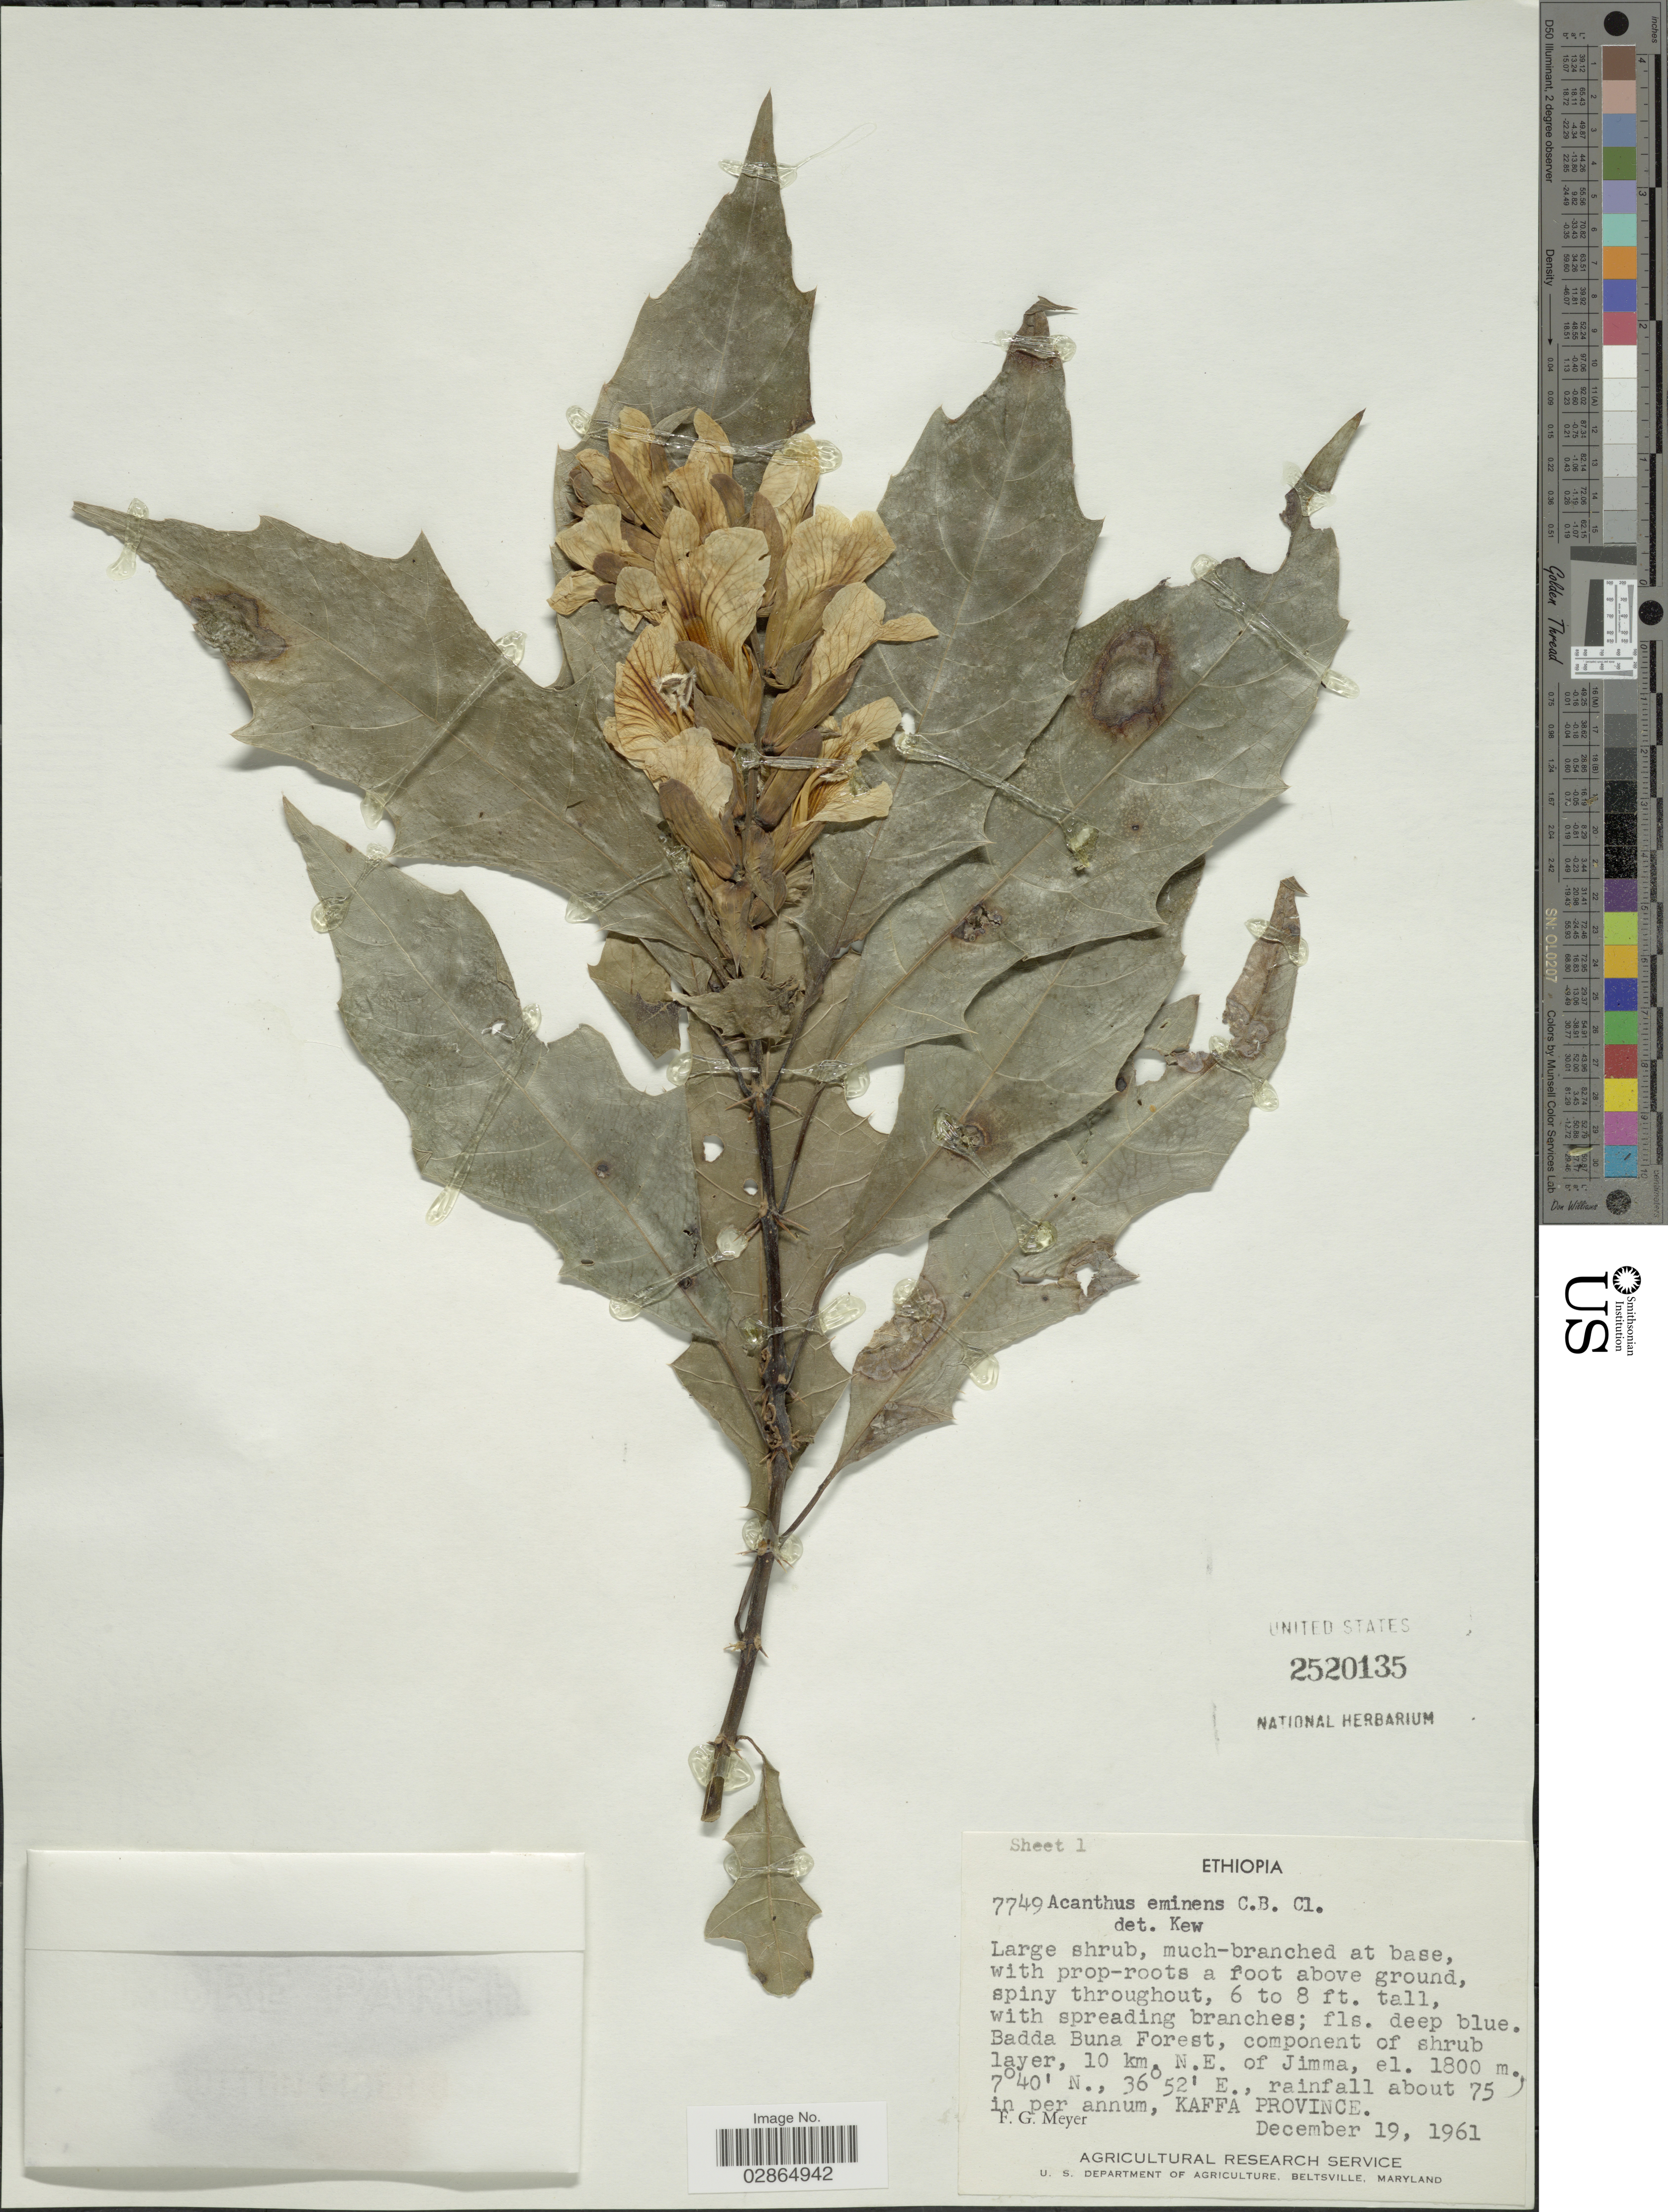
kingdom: Plantae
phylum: Tracheophyta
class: Magnoliopsida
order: Lamiales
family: Acanthaceae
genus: Acanthus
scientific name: Acanthus eminens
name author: C.B. Clarke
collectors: F. G. Meyer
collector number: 7749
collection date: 1961-12-19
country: Ethiopia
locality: Badda Buna Forest, component of shrub layer, 10 km. N.E. of Jimma. Kaffa Province.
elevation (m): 1800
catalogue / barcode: US 2520135